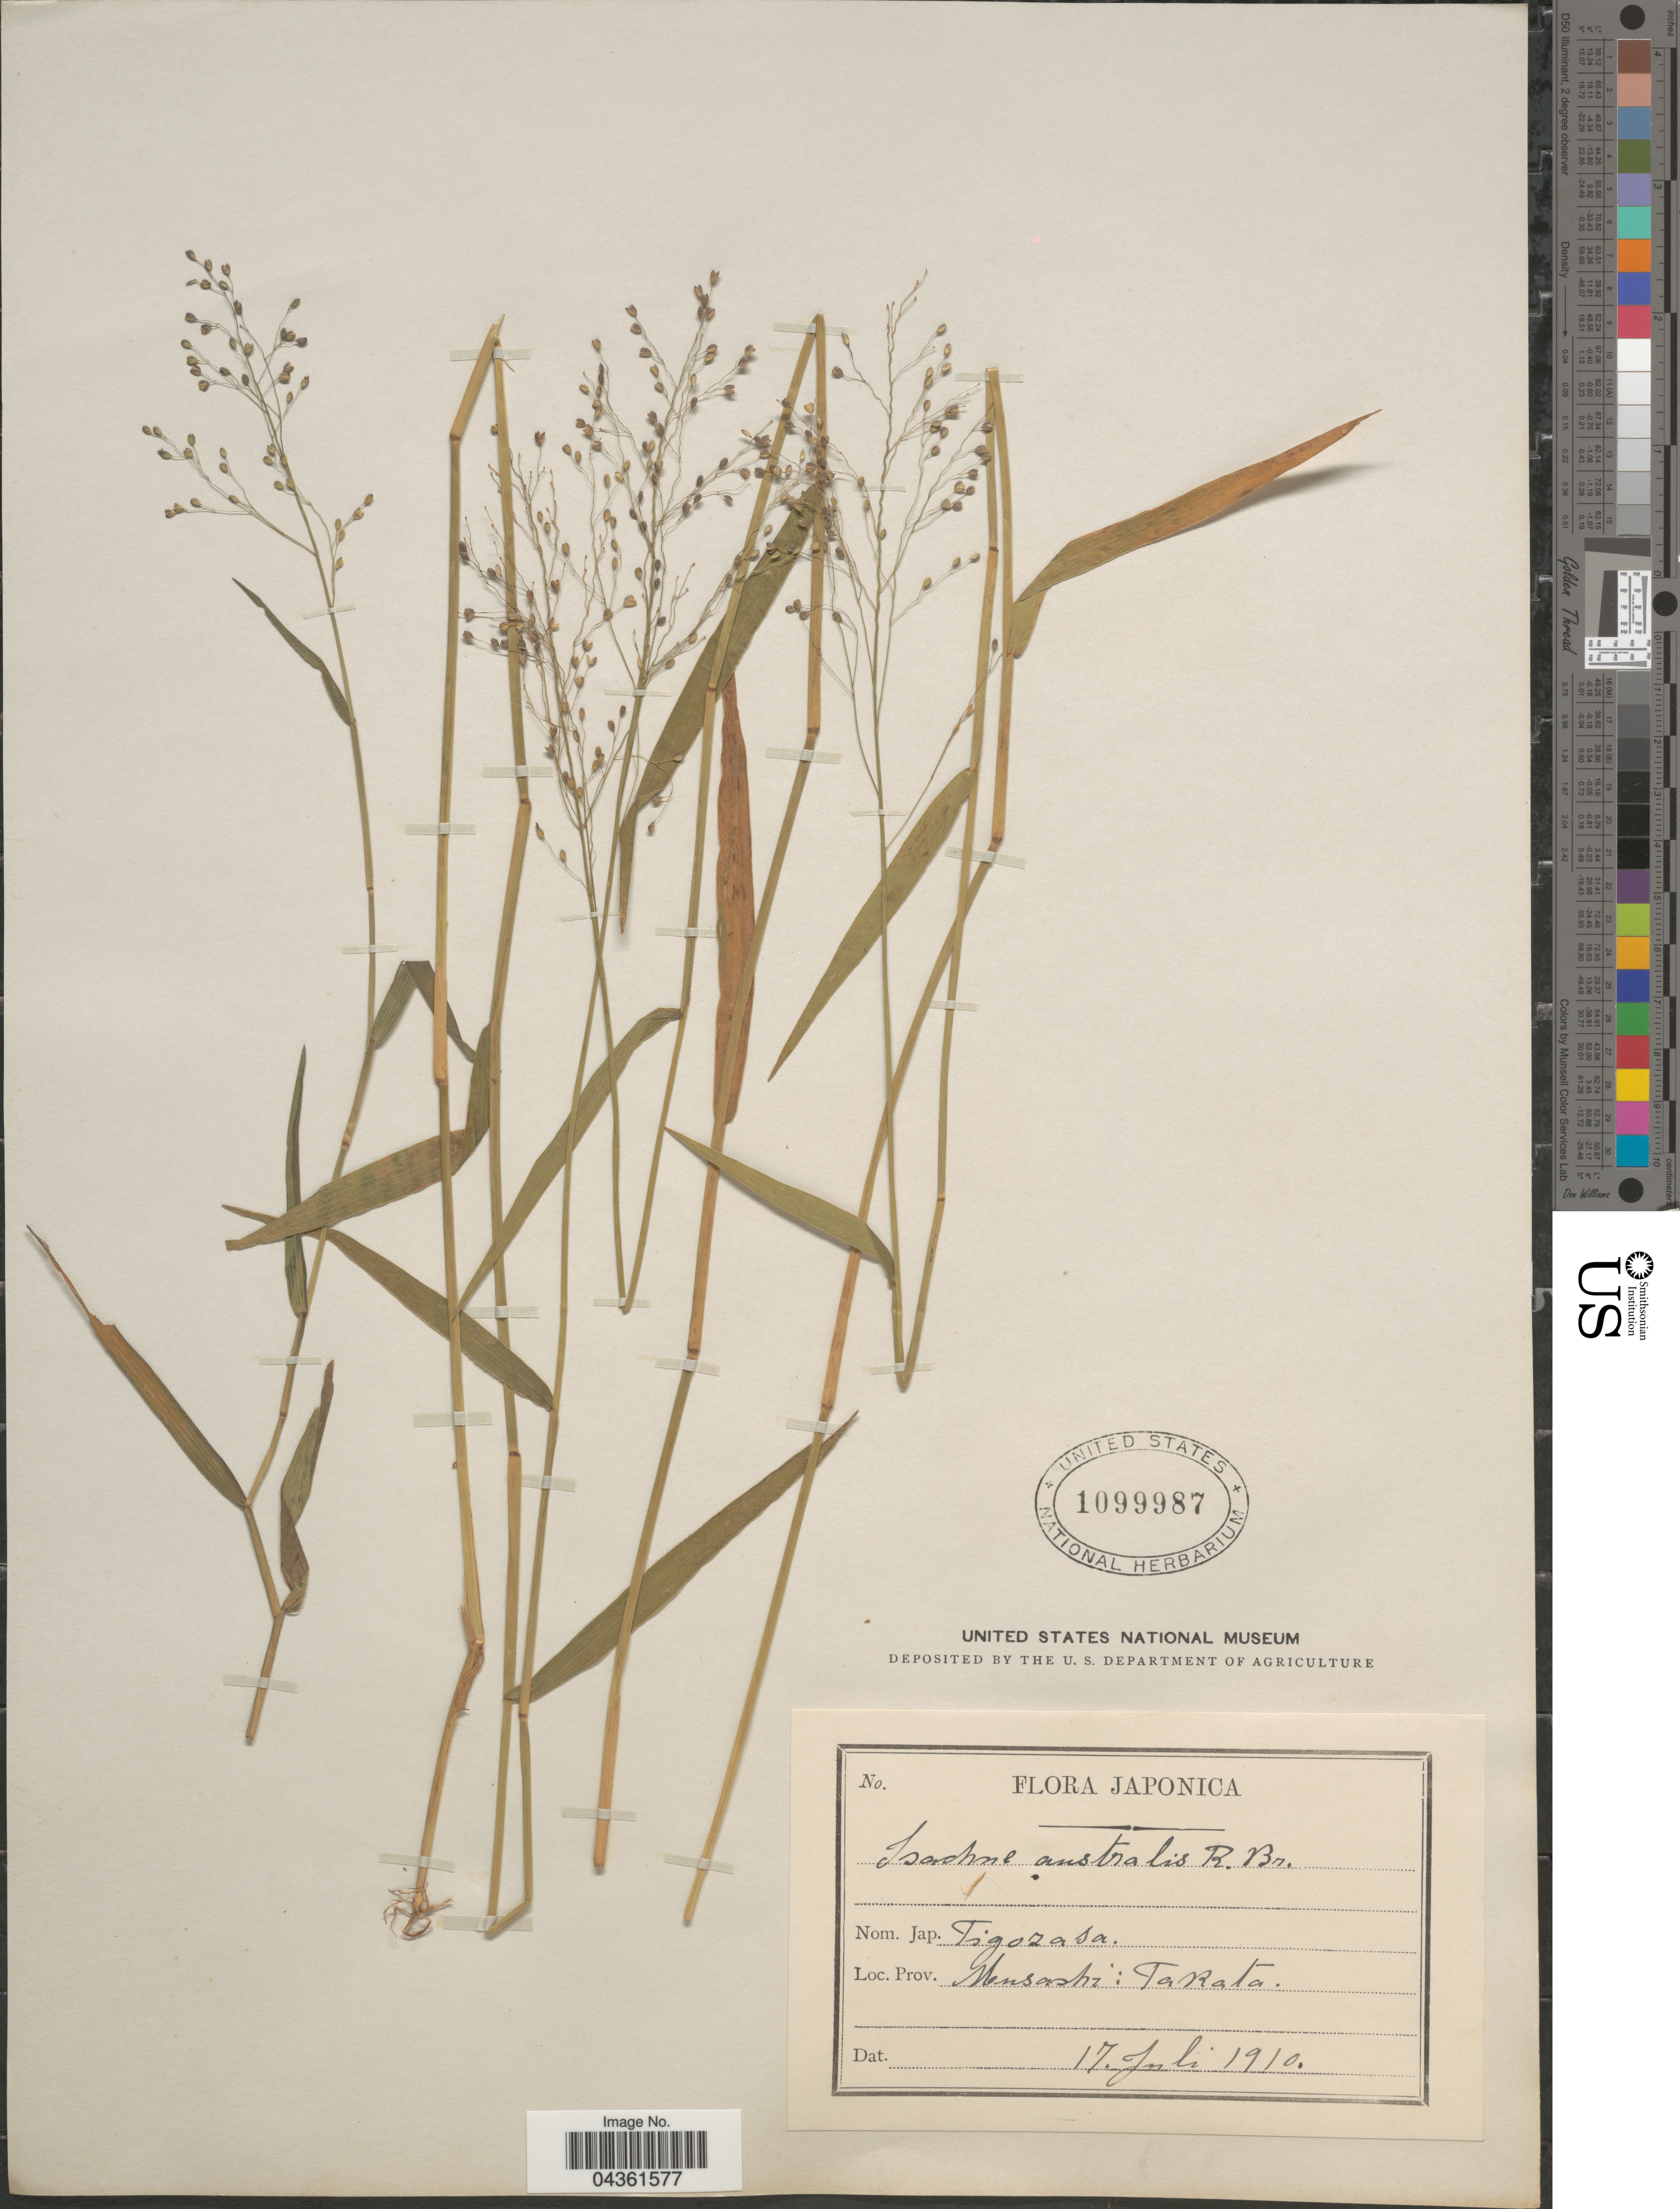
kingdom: Plantae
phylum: Tracheophyta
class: Liliopsida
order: Poales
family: Poaceae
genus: Isachne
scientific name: Isachne globosa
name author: (Thunb.) Kuntze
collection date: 1910-07-17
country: Japan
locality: Prov. Musashi: Takata.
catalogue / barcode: US 1099987